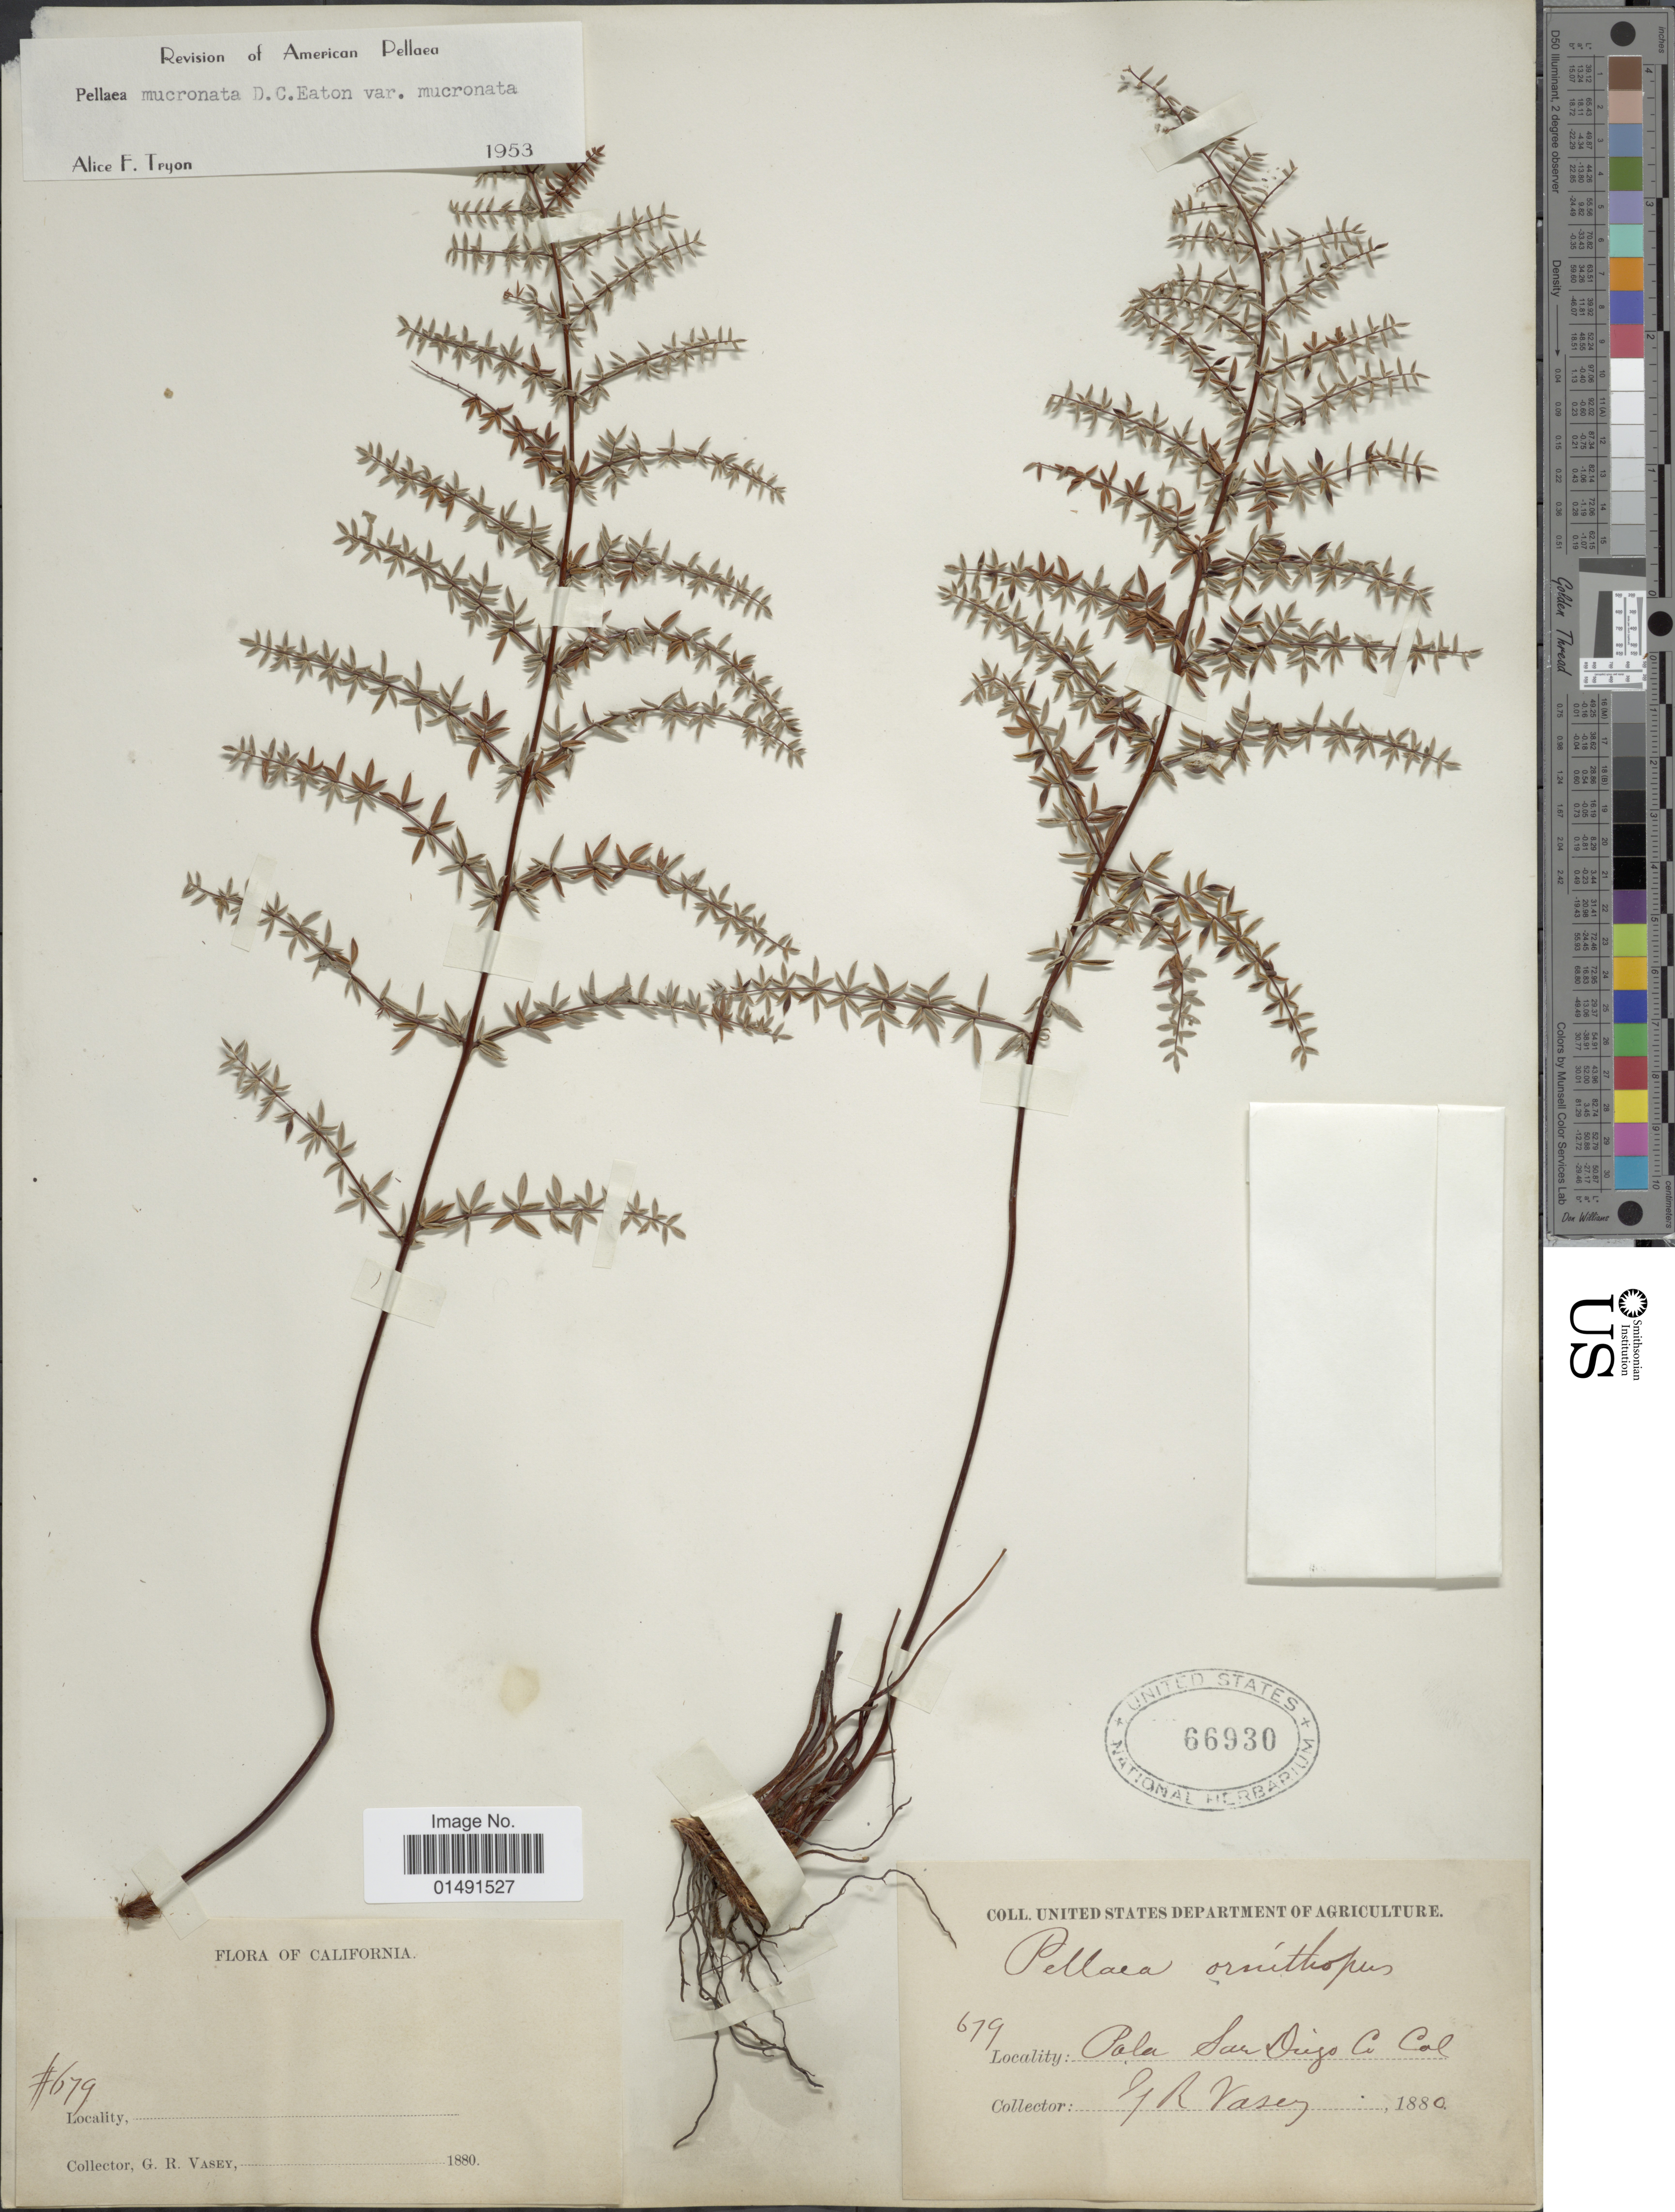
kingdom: Plantae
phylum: Tracheophyta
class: Polypodiopsida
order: Polypodiales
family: Pteridaceae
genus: Pellaea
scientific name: Pellaea mucronata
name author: (D.C. Eaton) D.C. Eaton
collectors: G. R. Vasey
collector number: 679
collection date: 1882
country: United States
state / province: California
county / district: San Diego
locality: Pola San Diego Co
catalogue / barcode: US 66930